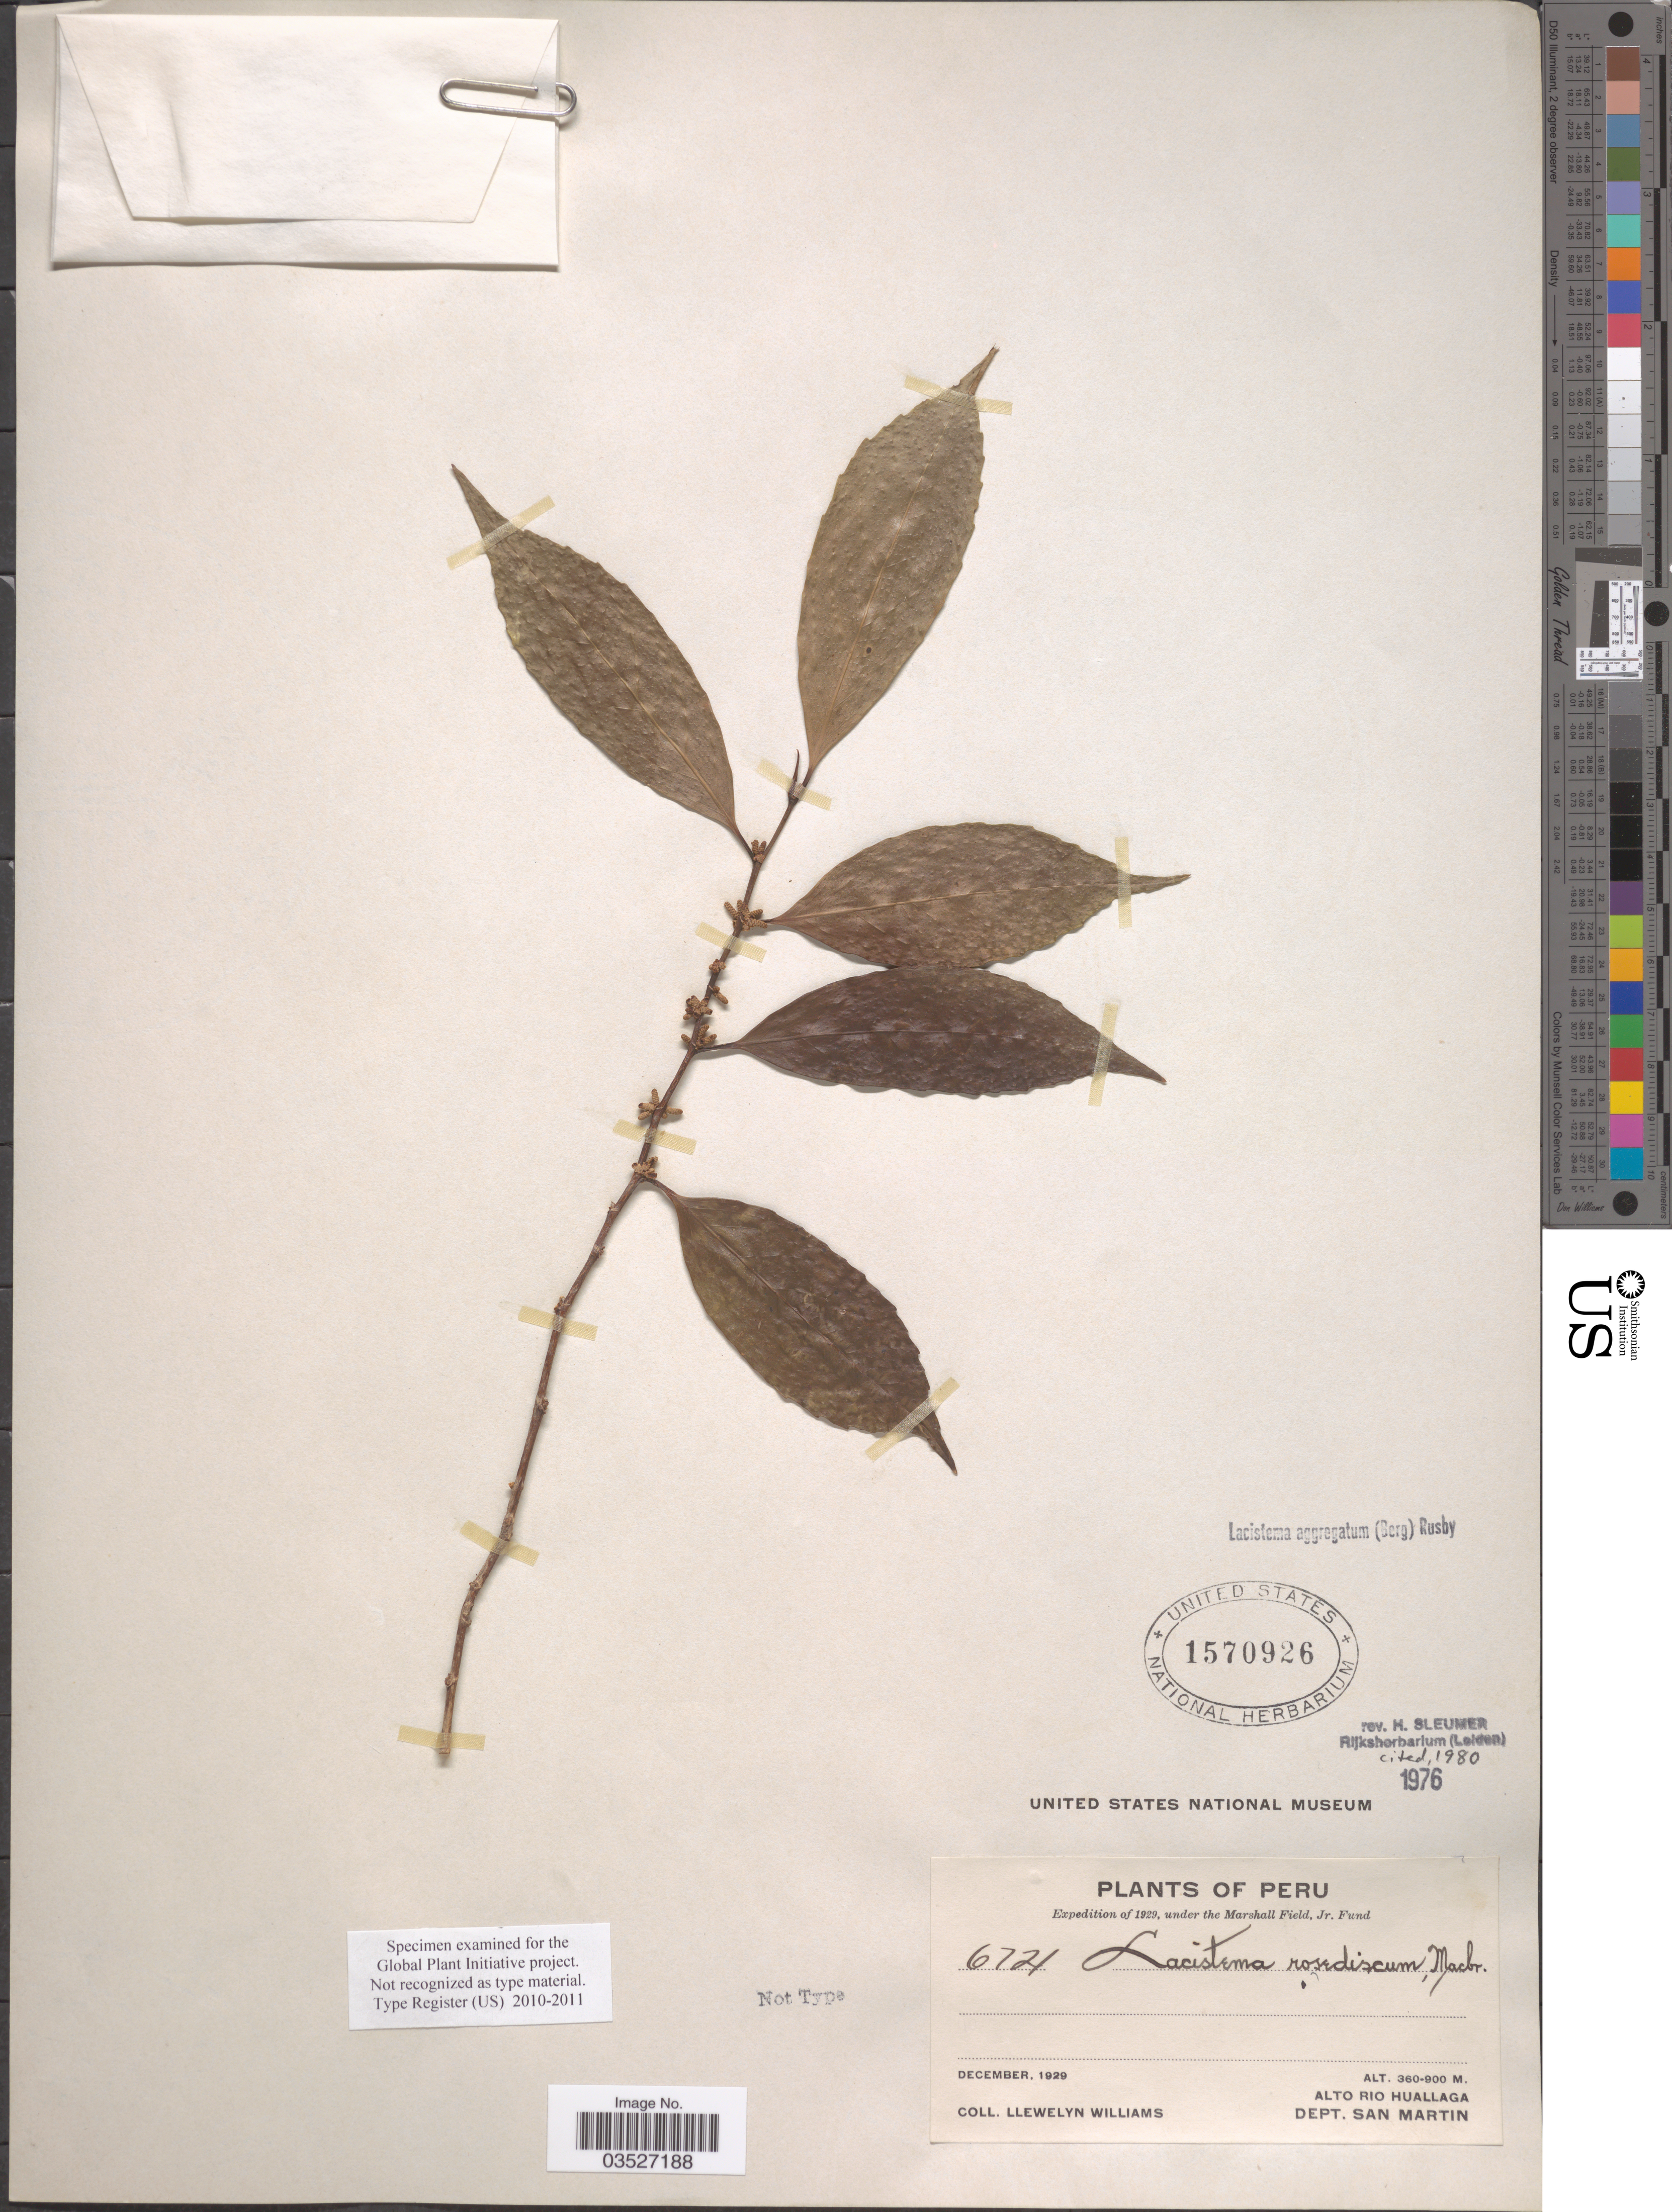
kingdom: Plantae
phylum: Tracheophyta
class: Magnoliopsida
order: Malpighiales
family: Lacistemataceae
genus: Lacistema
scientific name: Lacistema aggregatum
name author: (P.J. Bergius) Rusby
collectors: Ll. Williams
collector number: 6721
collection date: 1929-12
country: Peru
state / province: San Martín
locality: Alto Rio Huallaga. Dept. San Martin.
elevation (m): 360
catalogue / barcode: US 1570926